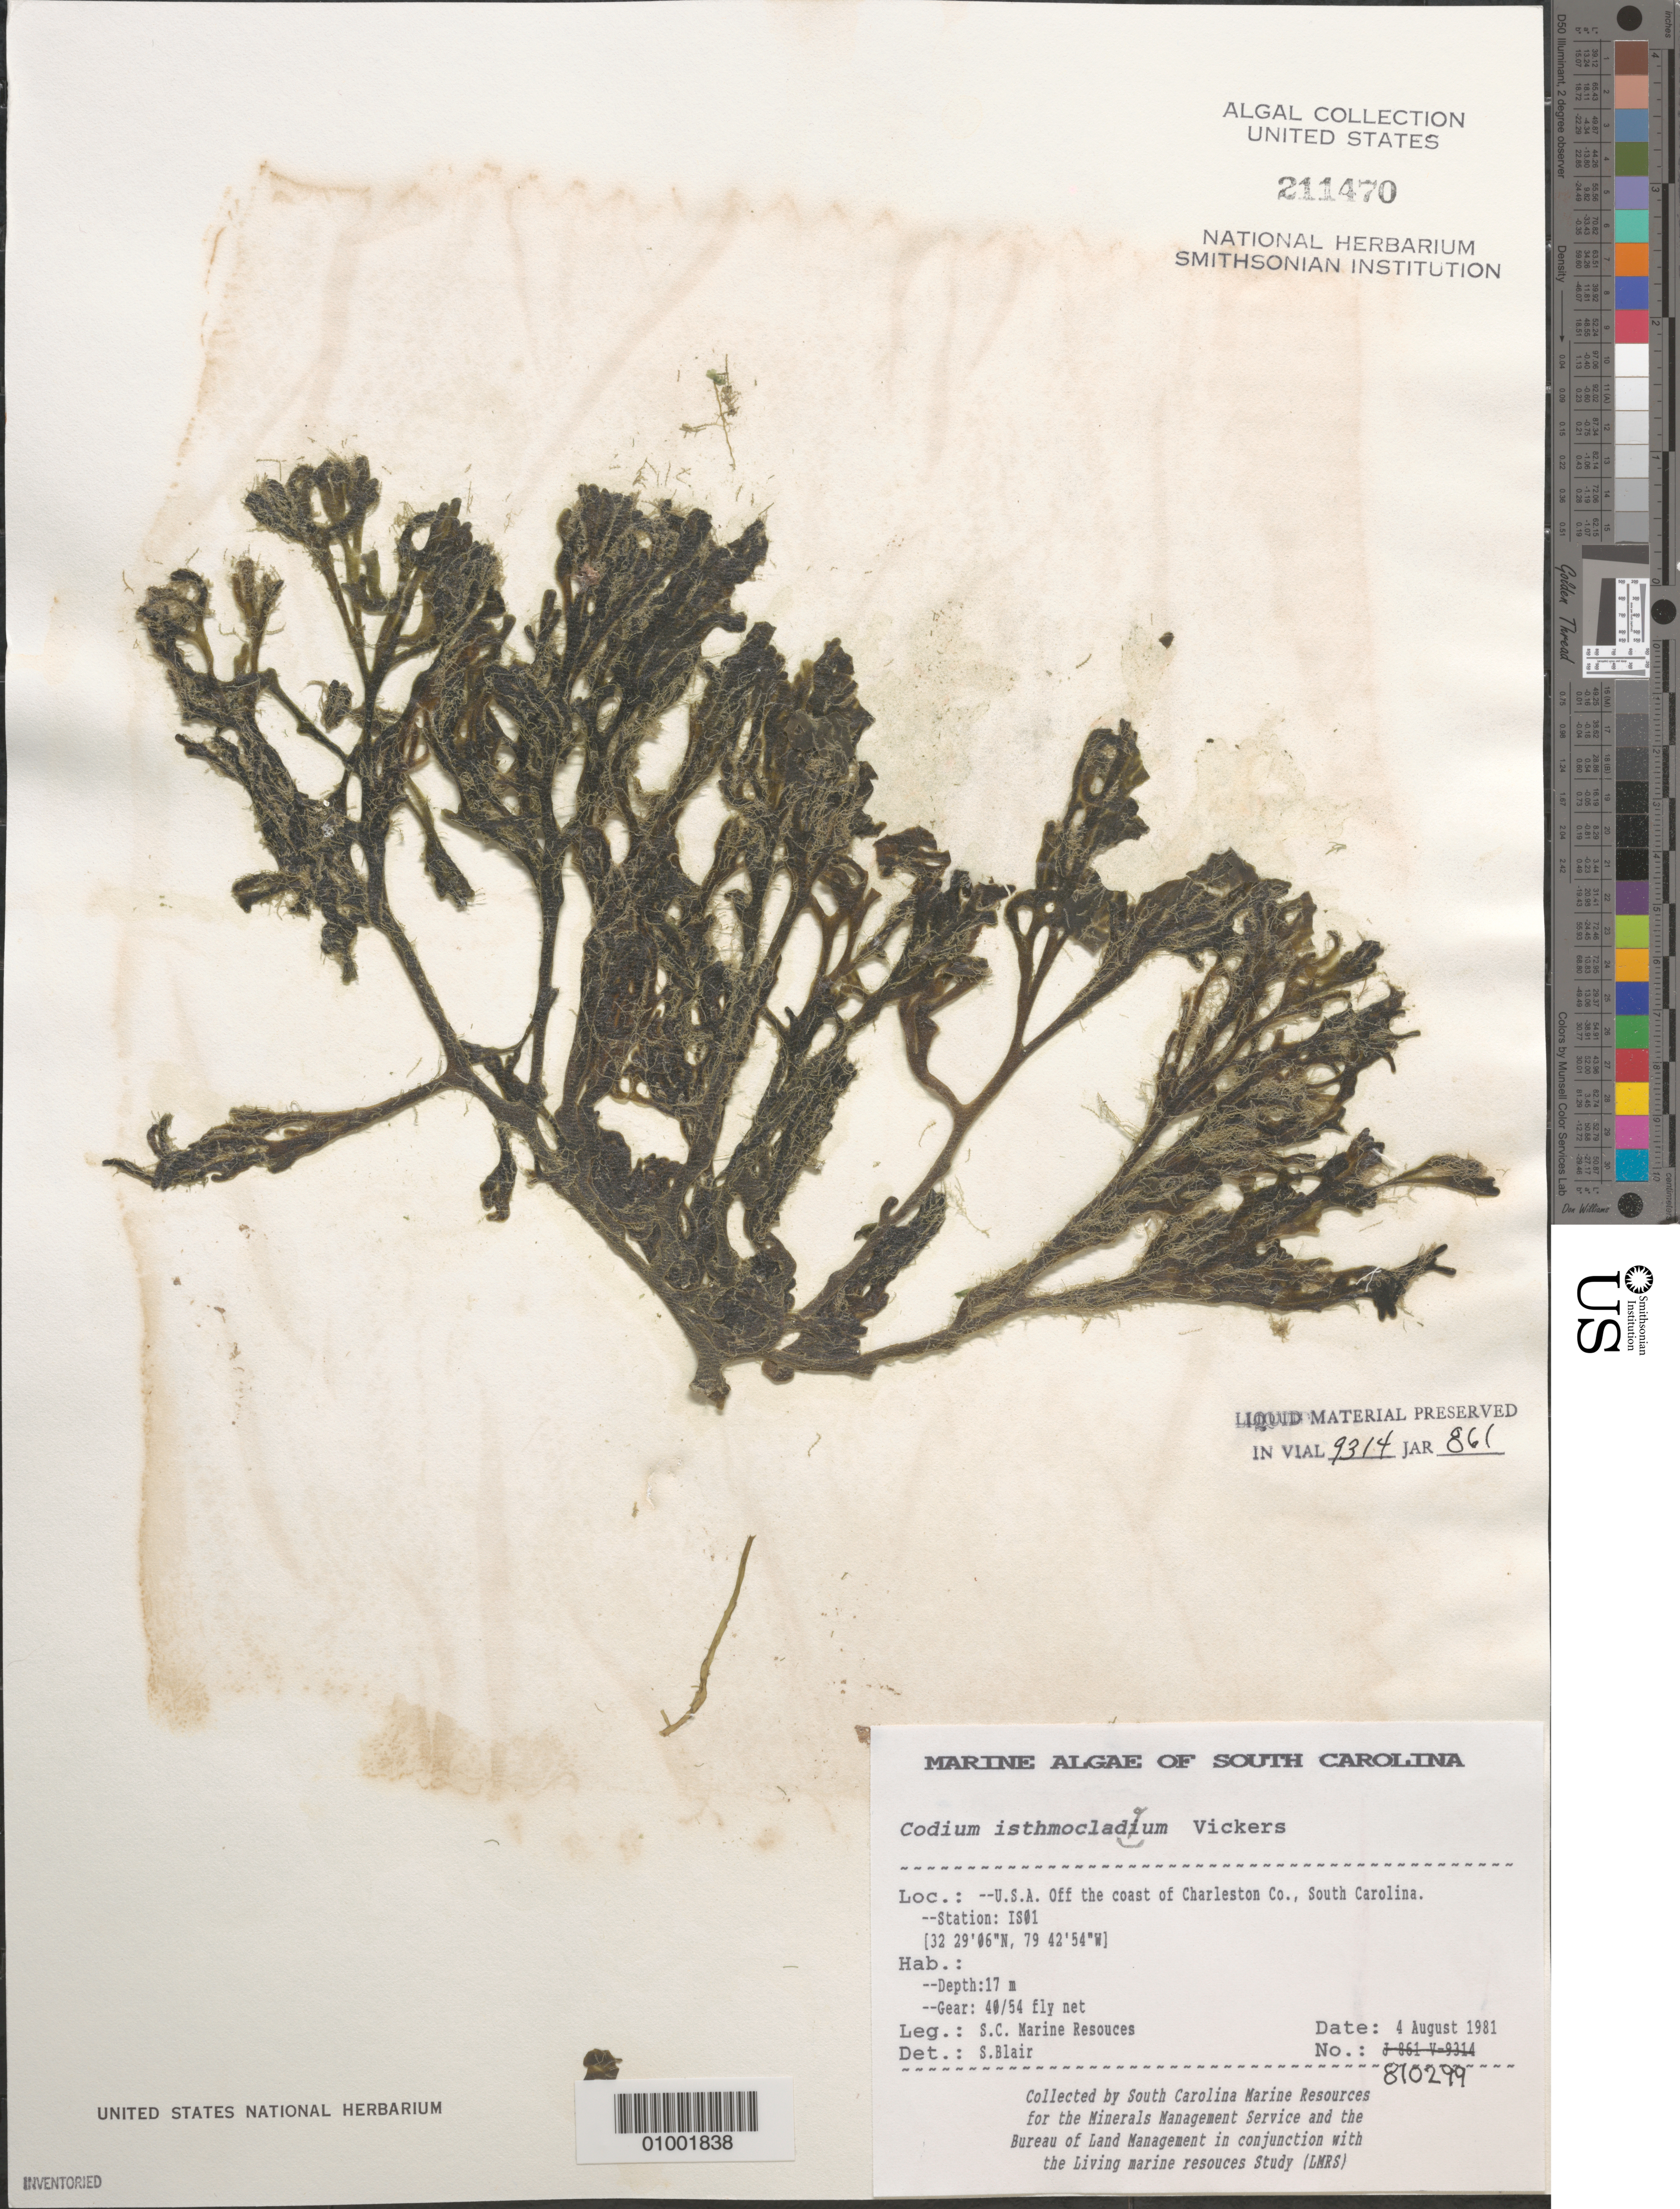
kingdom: Plantae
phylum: Chlorophyta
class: Ulvophyceae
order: Bryopsidales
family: Codiaceae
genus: Codium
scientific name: Codium isthmocladum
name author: Vickers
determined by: Blair, S. M.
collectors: South Carolina Marine Resources for BLM/MMS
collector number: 810299 (Station IS01)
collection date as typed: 04 Aug 1981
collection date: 1981-08-04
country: United States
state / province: South Carolina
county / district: Charleston County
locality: Off coast of Charleston County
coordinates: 32 29'06"N, 79 42'54"W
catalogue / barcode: US 211470